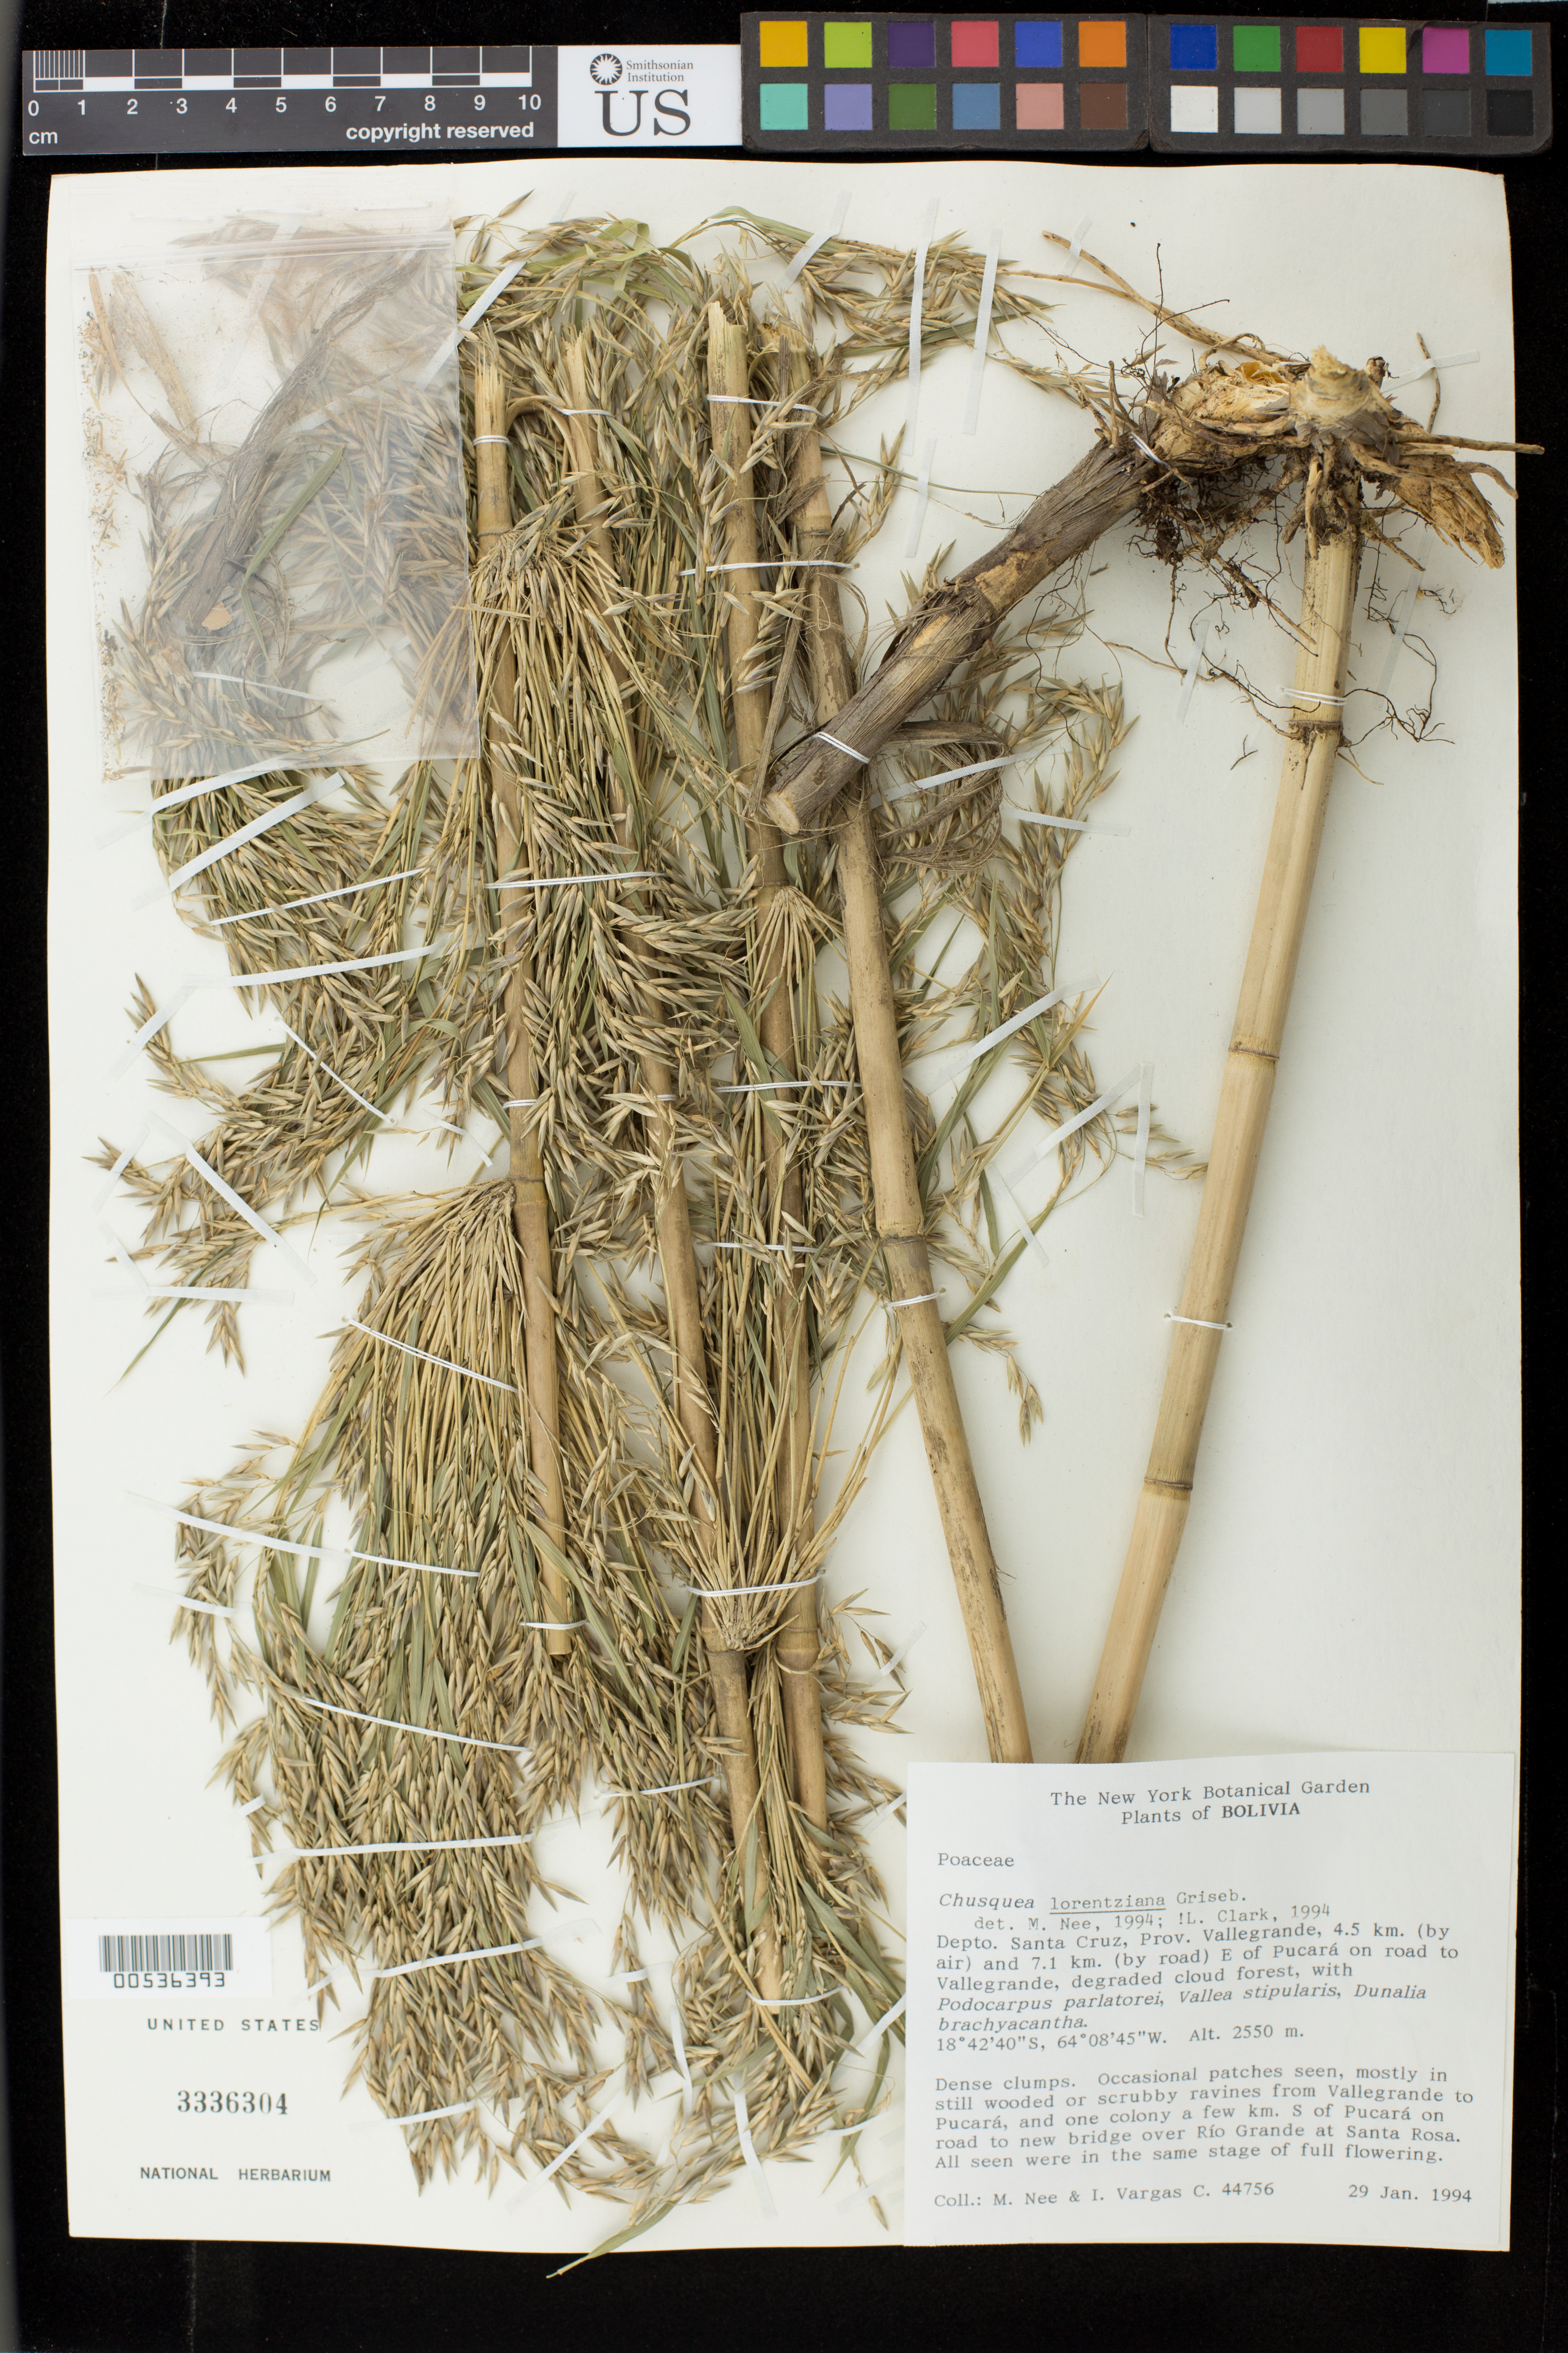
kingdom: Plantae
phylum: Tracheophyta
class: Liliopsida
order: Poales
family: Poaceae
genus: Chusquea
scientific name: Chusquea lorentziana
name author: Griseb.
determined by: Nee, Michael H.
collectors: M. Nee & I. G. Vargas C.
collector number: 44756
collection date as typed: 29 Jan 1994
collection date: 1994-01-29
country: Bolivia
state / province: Santa Cruz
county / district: Vallegrande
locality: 4.5 km. (by air) and 7.1 km. (by road) E. of Pucara on road to Vallegrande.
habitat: Degraded cloud forest, with Podocarpus parlatorei, Vallea stipularis, Dunalia brachyacantha. Dense clumps. Occasional patches seen, mostly in still wooded or scrubby ravines from Vallegrande to Pucara, and one colony a few km. S of Pucara on road to new bridge over Rio Grande at Santa Rosa.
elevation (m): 2250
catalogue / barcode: US 3336304